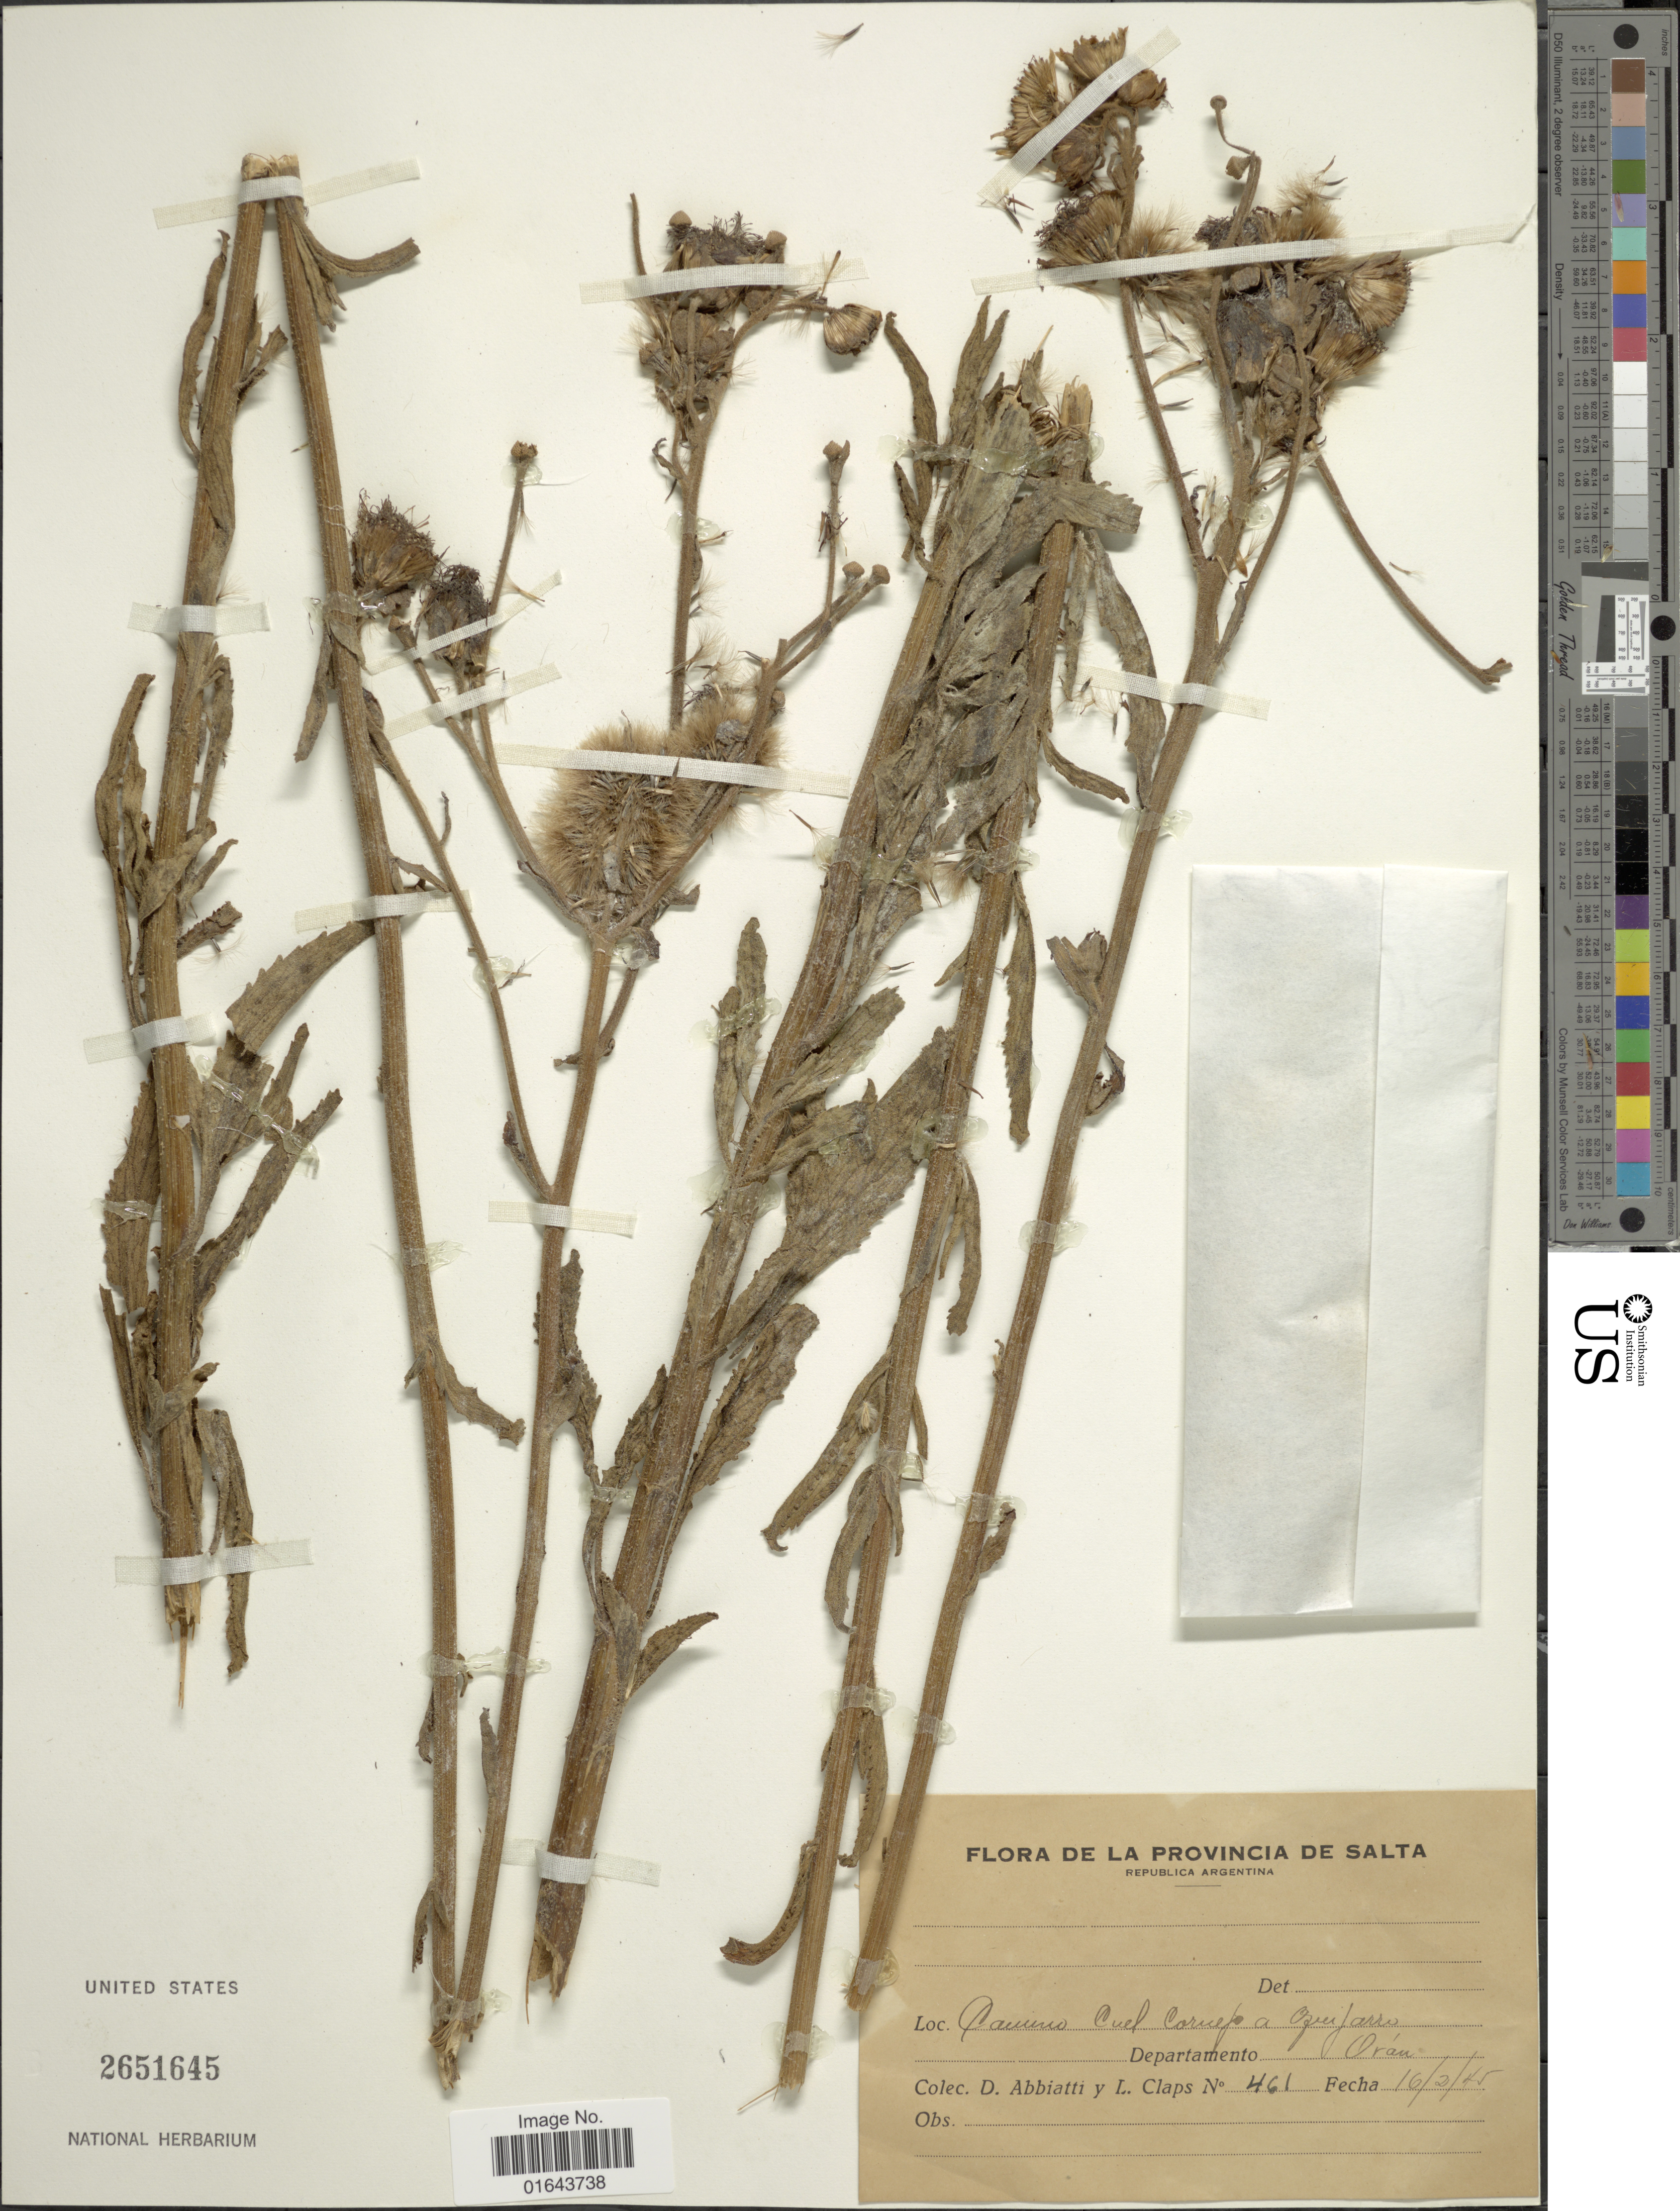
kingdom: Plantae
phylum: Tracheophyta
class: Magnoliopsida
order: Asterales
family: Asteraceae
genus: Campuloclinium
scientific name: Campuloclinium macrocephalum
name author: (Less.) DC.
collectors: D. Abbiatti & L. Claps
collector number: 461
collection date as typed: Transcribed d/m/y: 16/2/45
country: Argentina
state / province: Salta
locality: Camino Cuel Cornejo a Quijarro, Departamento Orán.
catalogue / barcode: US 2651645